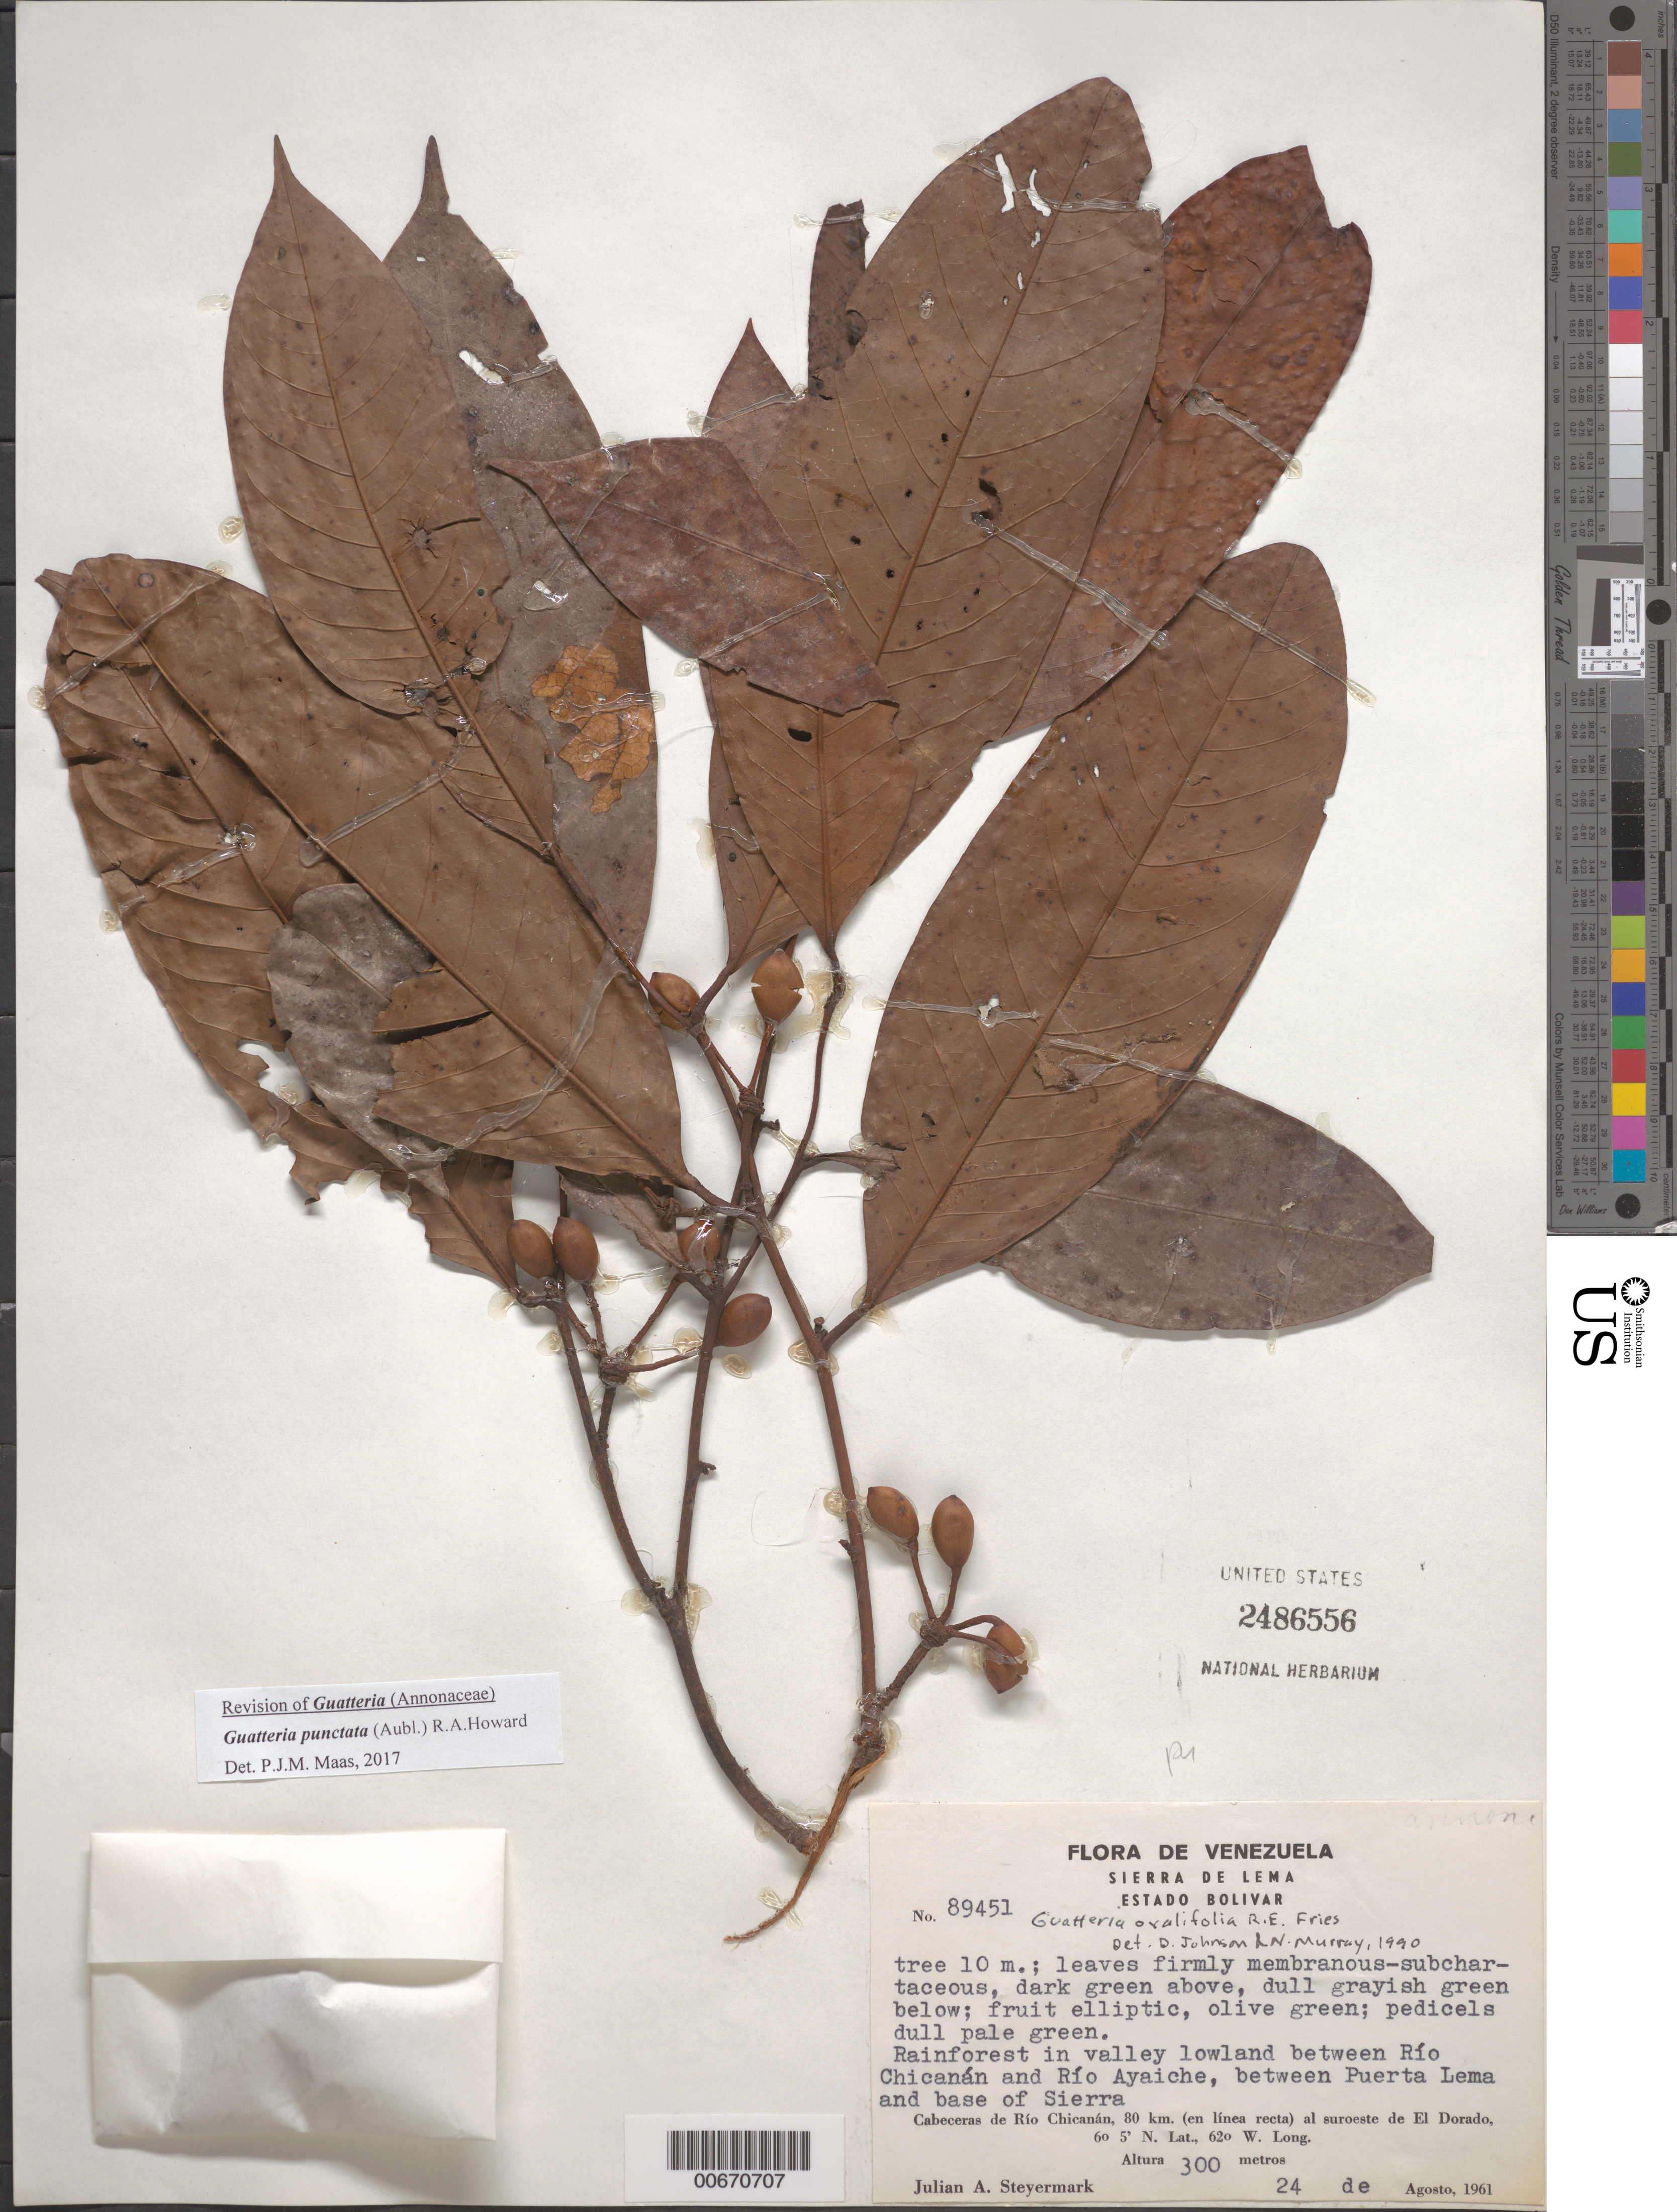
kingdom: Plantae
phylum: Tracheophyta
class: Magnoliopsida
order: Magnoliales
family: Annonaceae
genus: Guatteria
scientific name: Guatteria punctata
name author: (Aubl.) R.A. Howard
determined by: Maas, Paul J.; Maas, H.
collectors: J. Steyermark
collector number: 89451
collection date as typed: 24-Aug-61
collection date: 1961-08-24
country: Venezuela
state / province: Bolívar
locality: Sierra de Lema, Cabaceras de Río Chicanan, 80 km in straight line to SW of El Dorado, between Río Chicanan and Río Ayaiche, between Puerta Lema and base of Sierra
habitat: Rainforest in valley lowland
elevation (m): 300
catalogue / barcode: US 2486556